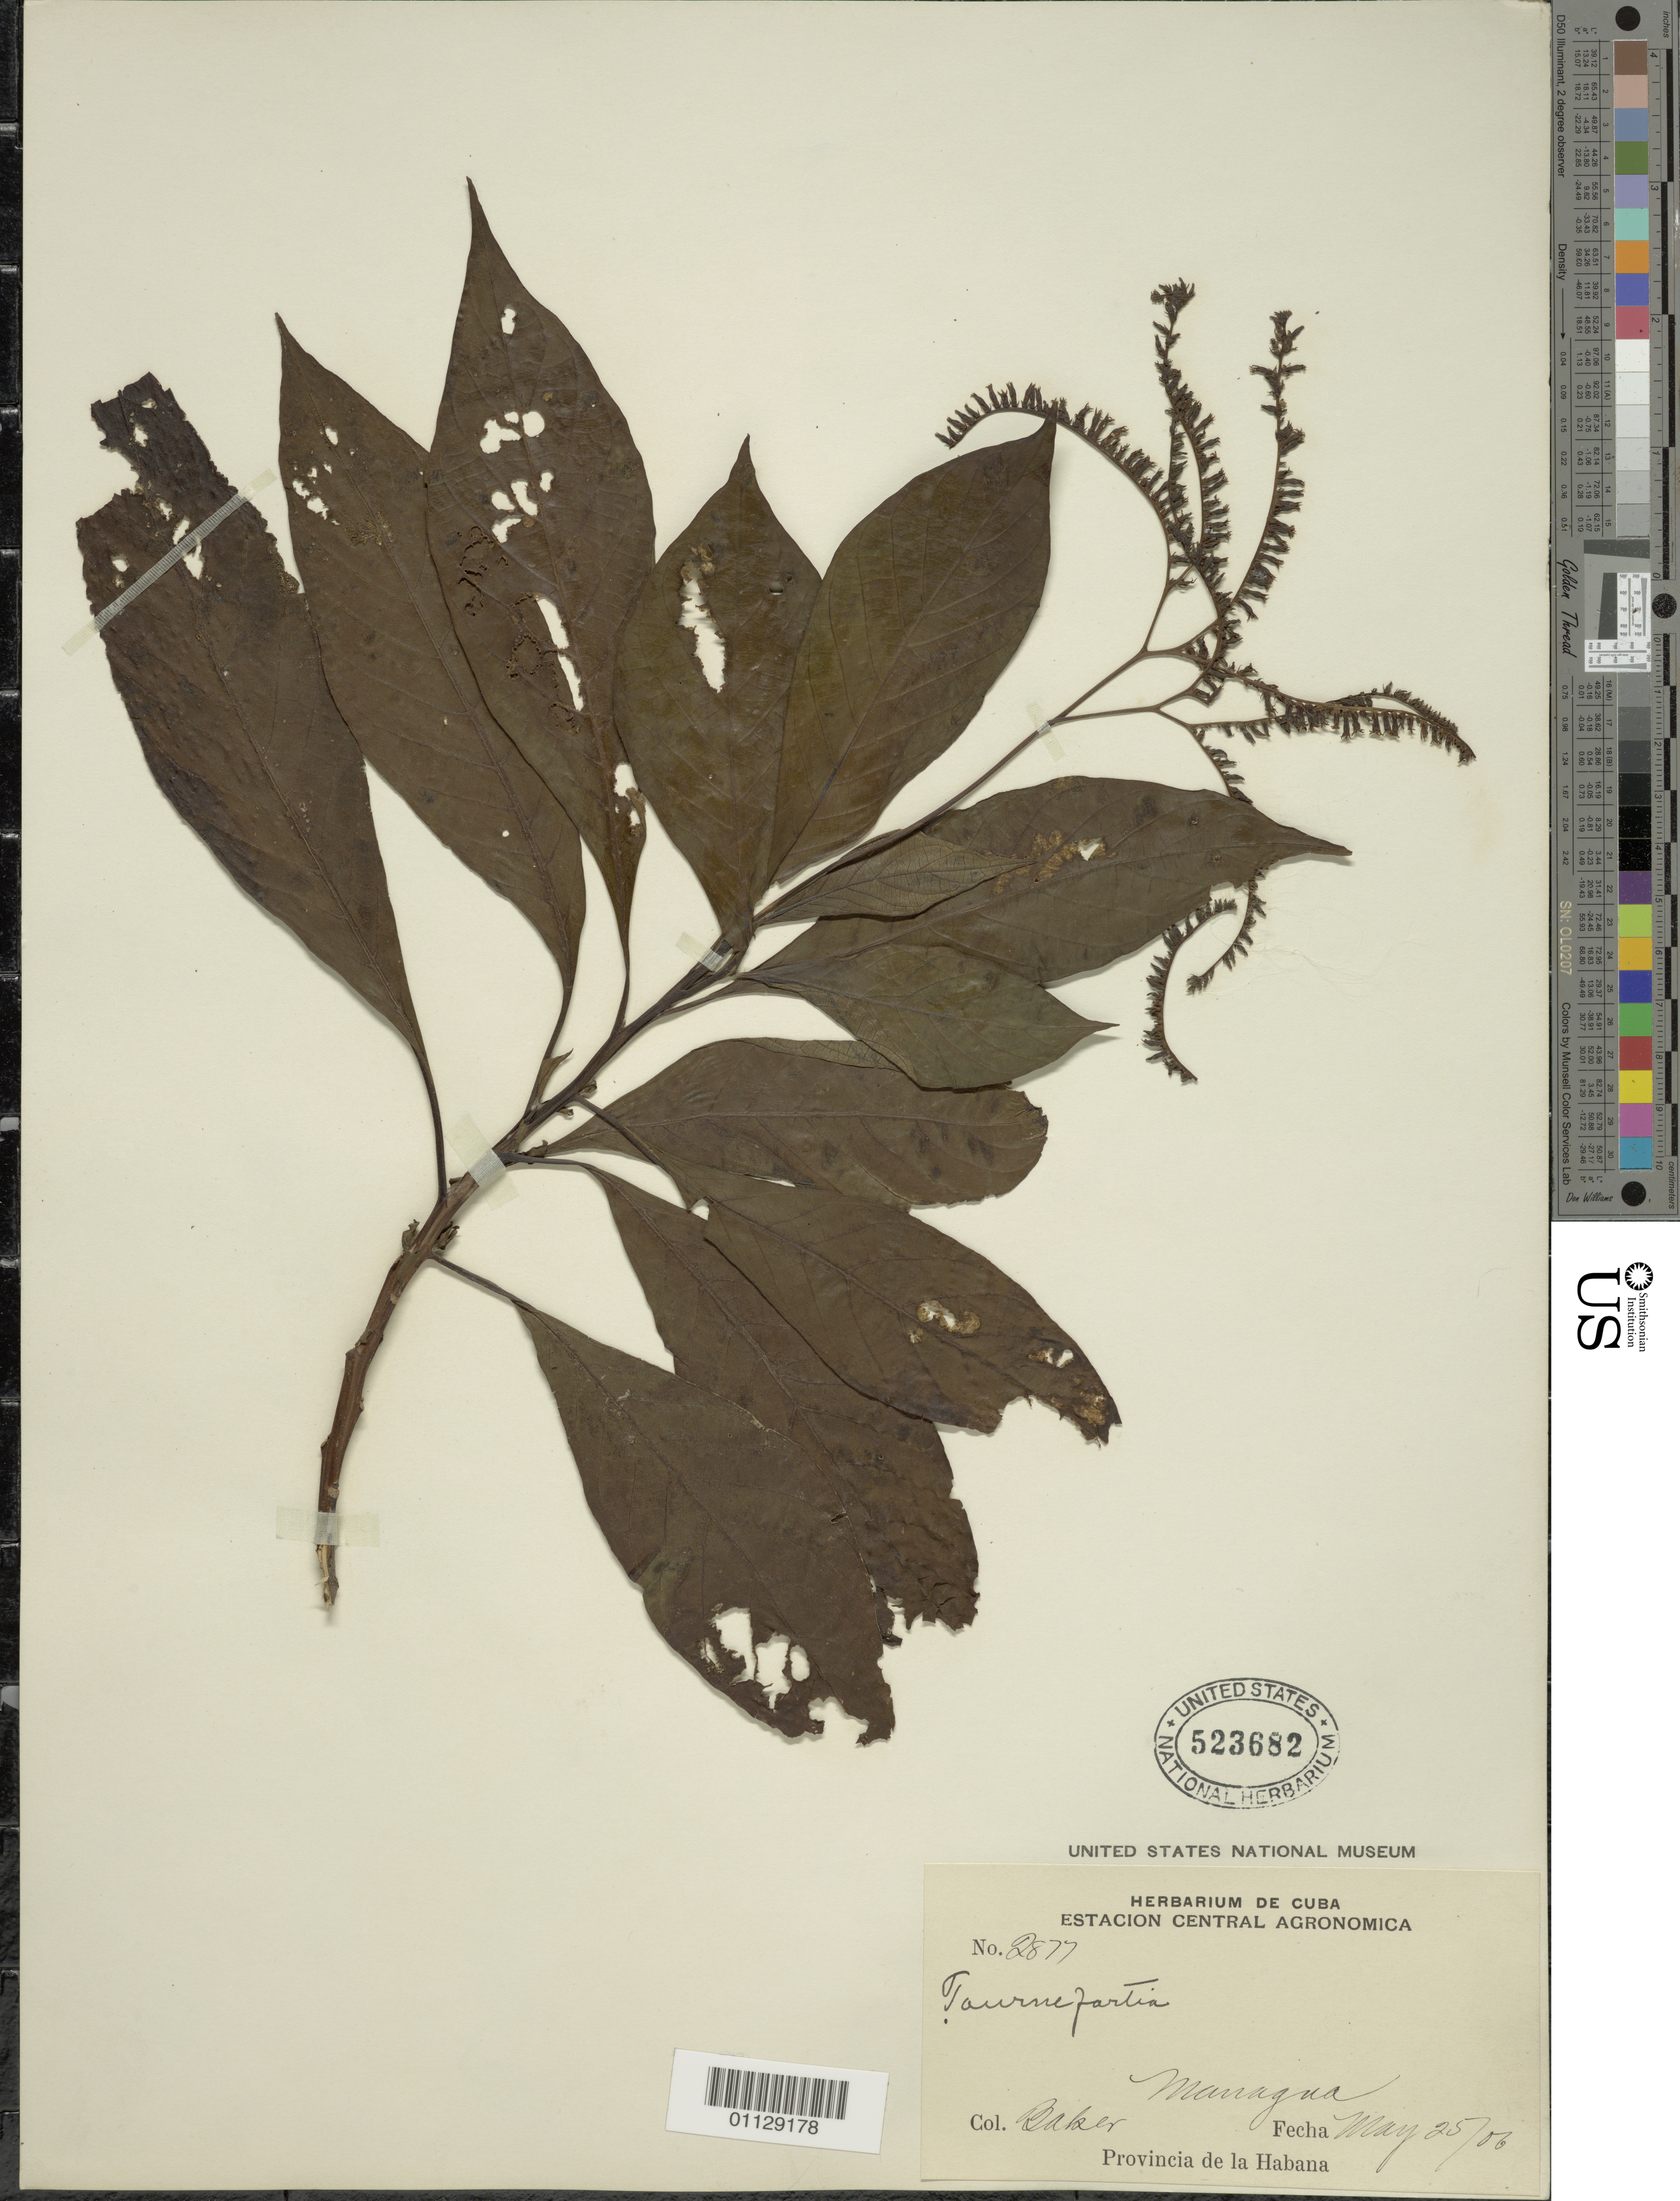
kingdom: Plantae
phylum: Tracheophyta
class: Magnoliopsida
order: Boraginales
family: Heliotropiaceae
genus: Tournefortia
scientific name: Tournefortia glabra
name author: L.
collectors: C. F. Baker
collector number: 8877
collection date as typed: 25 May 1906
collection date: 1906-05-25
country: Cuba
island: Cuba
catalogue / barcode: US 523682